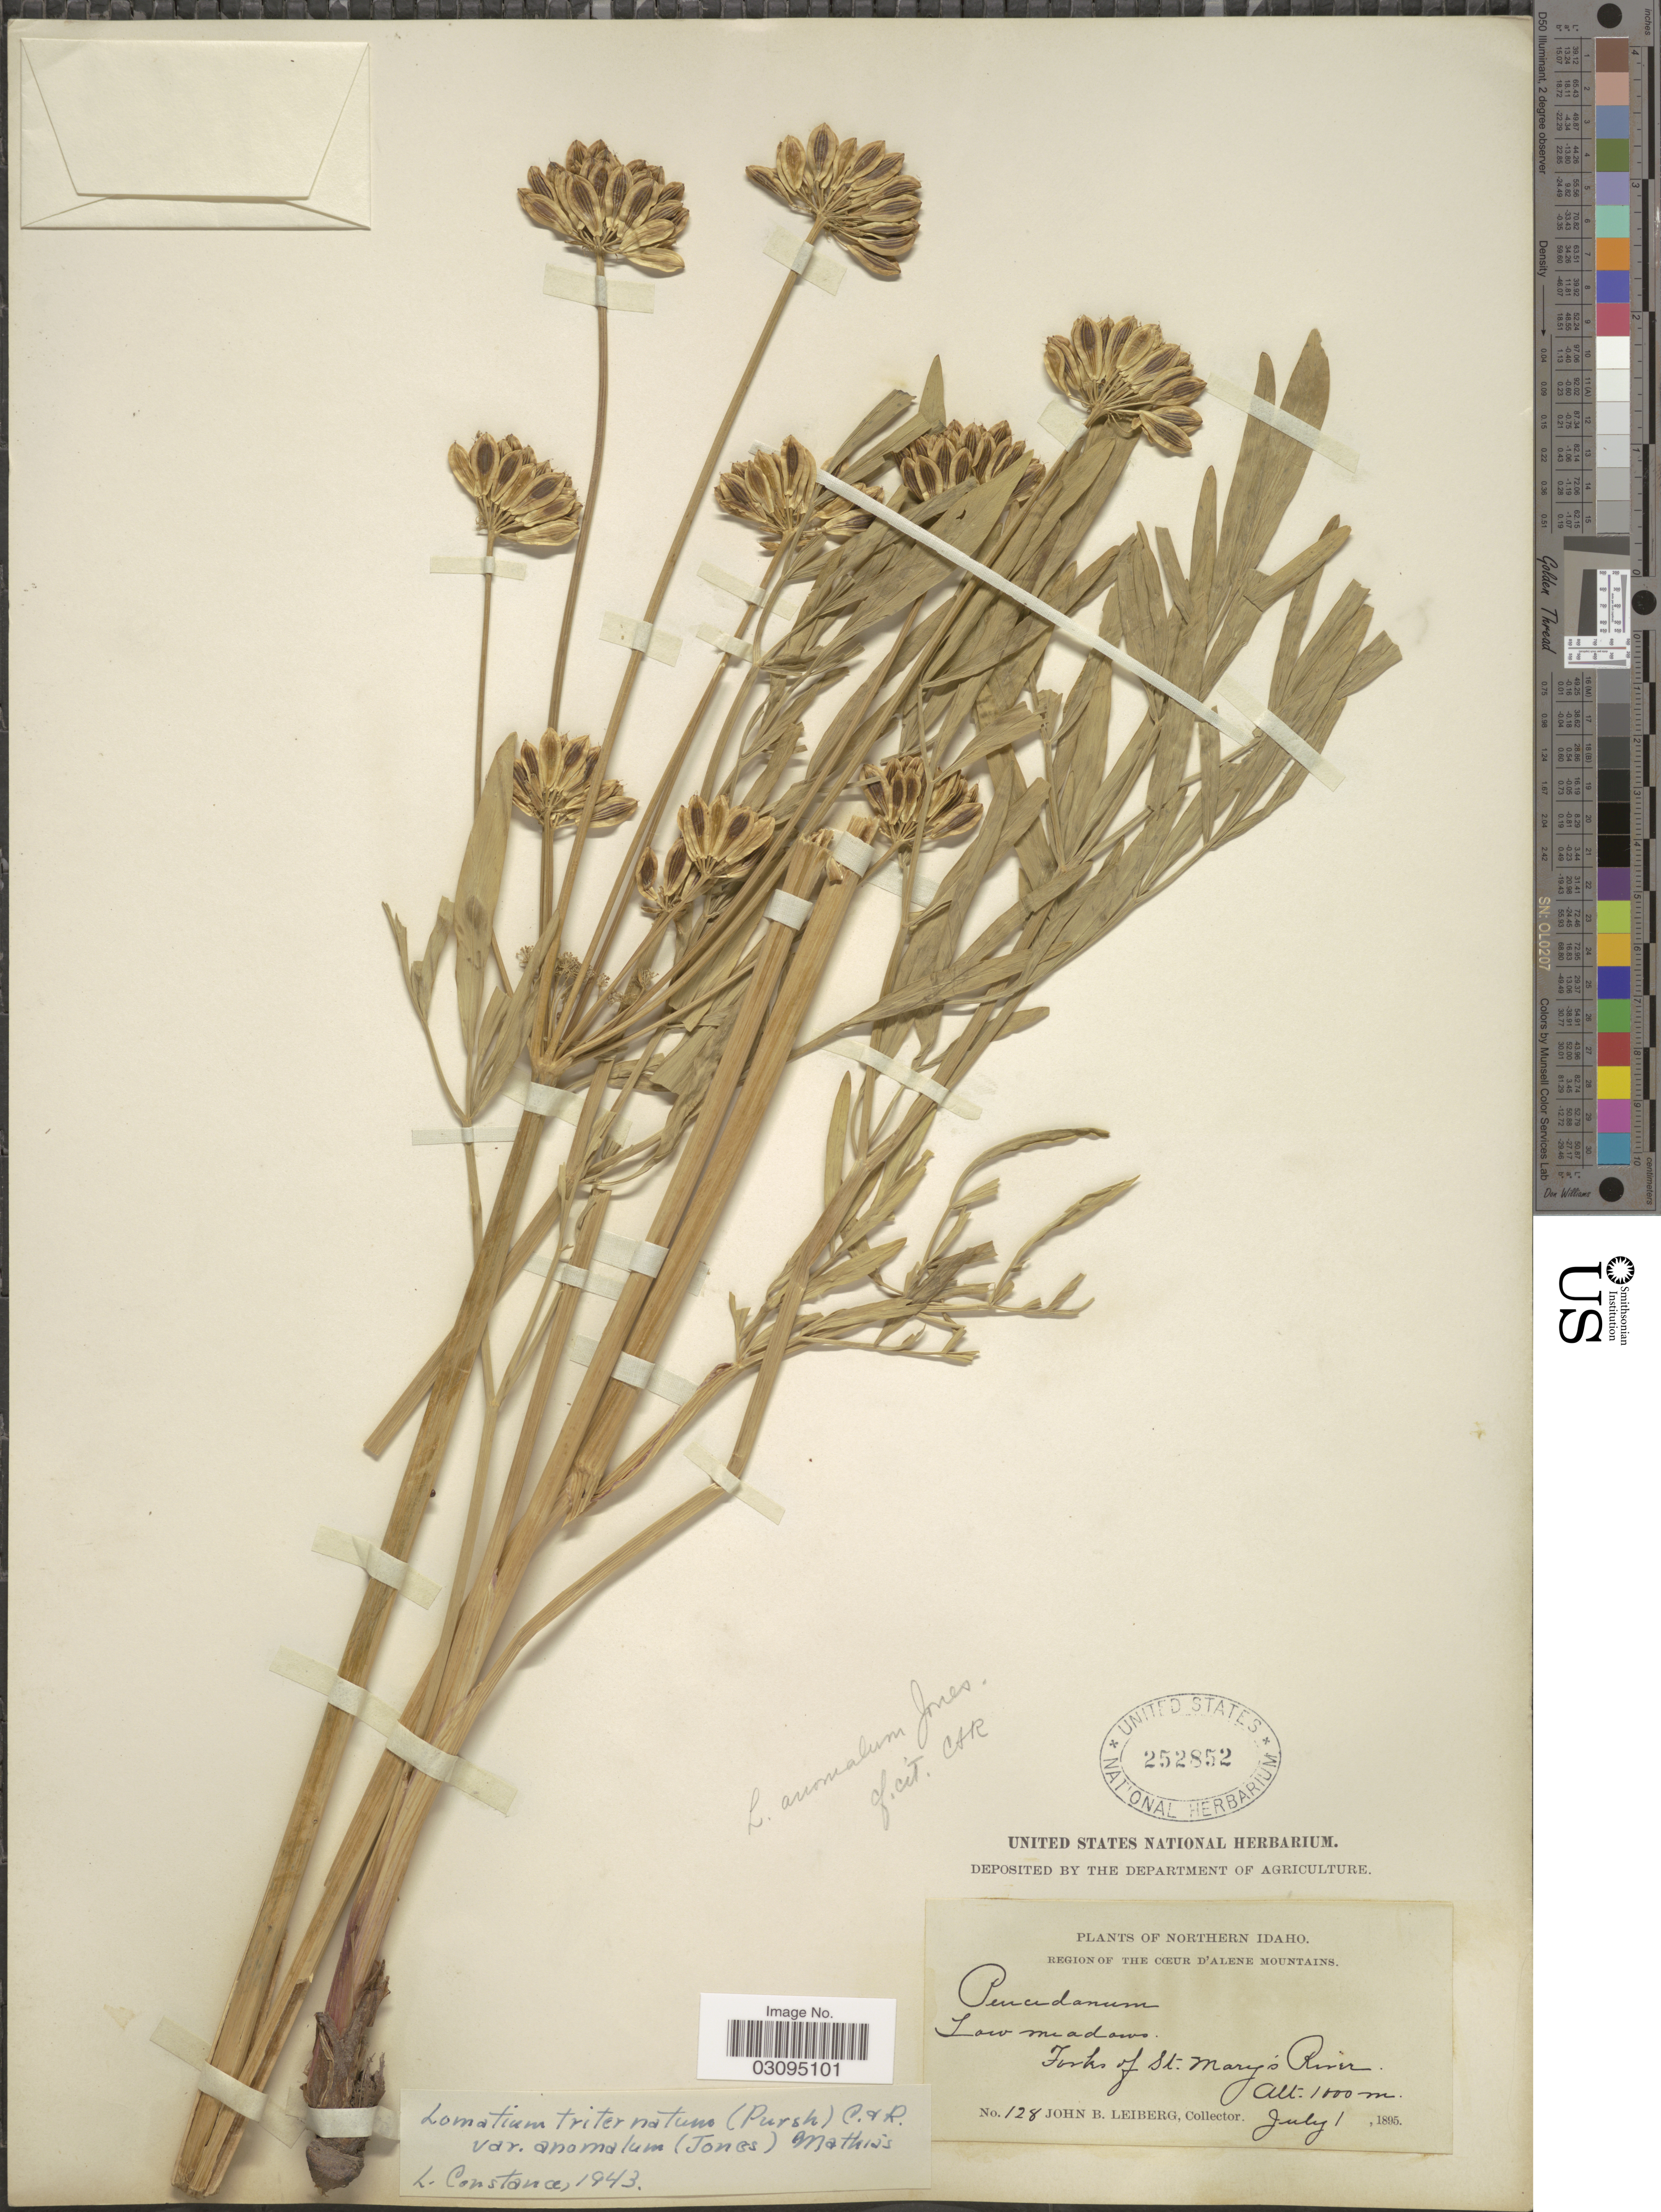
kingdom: Plantae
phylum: Tracheophyta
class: Magnoliopsida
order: Apiales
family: Apiaceae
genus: Lomatium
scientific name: Lomatium triternatum var. anomalum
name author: (M.E. Jones ex J.M. Coult. & Rose) Mathias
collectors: J. B. Leiberg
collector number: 128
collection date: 1895-07-01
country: United States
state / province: Idaho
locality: Northern Idaho, Region of the Coeur D'Alene Mountains, Forks of St. Mary's River.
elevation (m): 1000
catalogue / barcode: US 252852